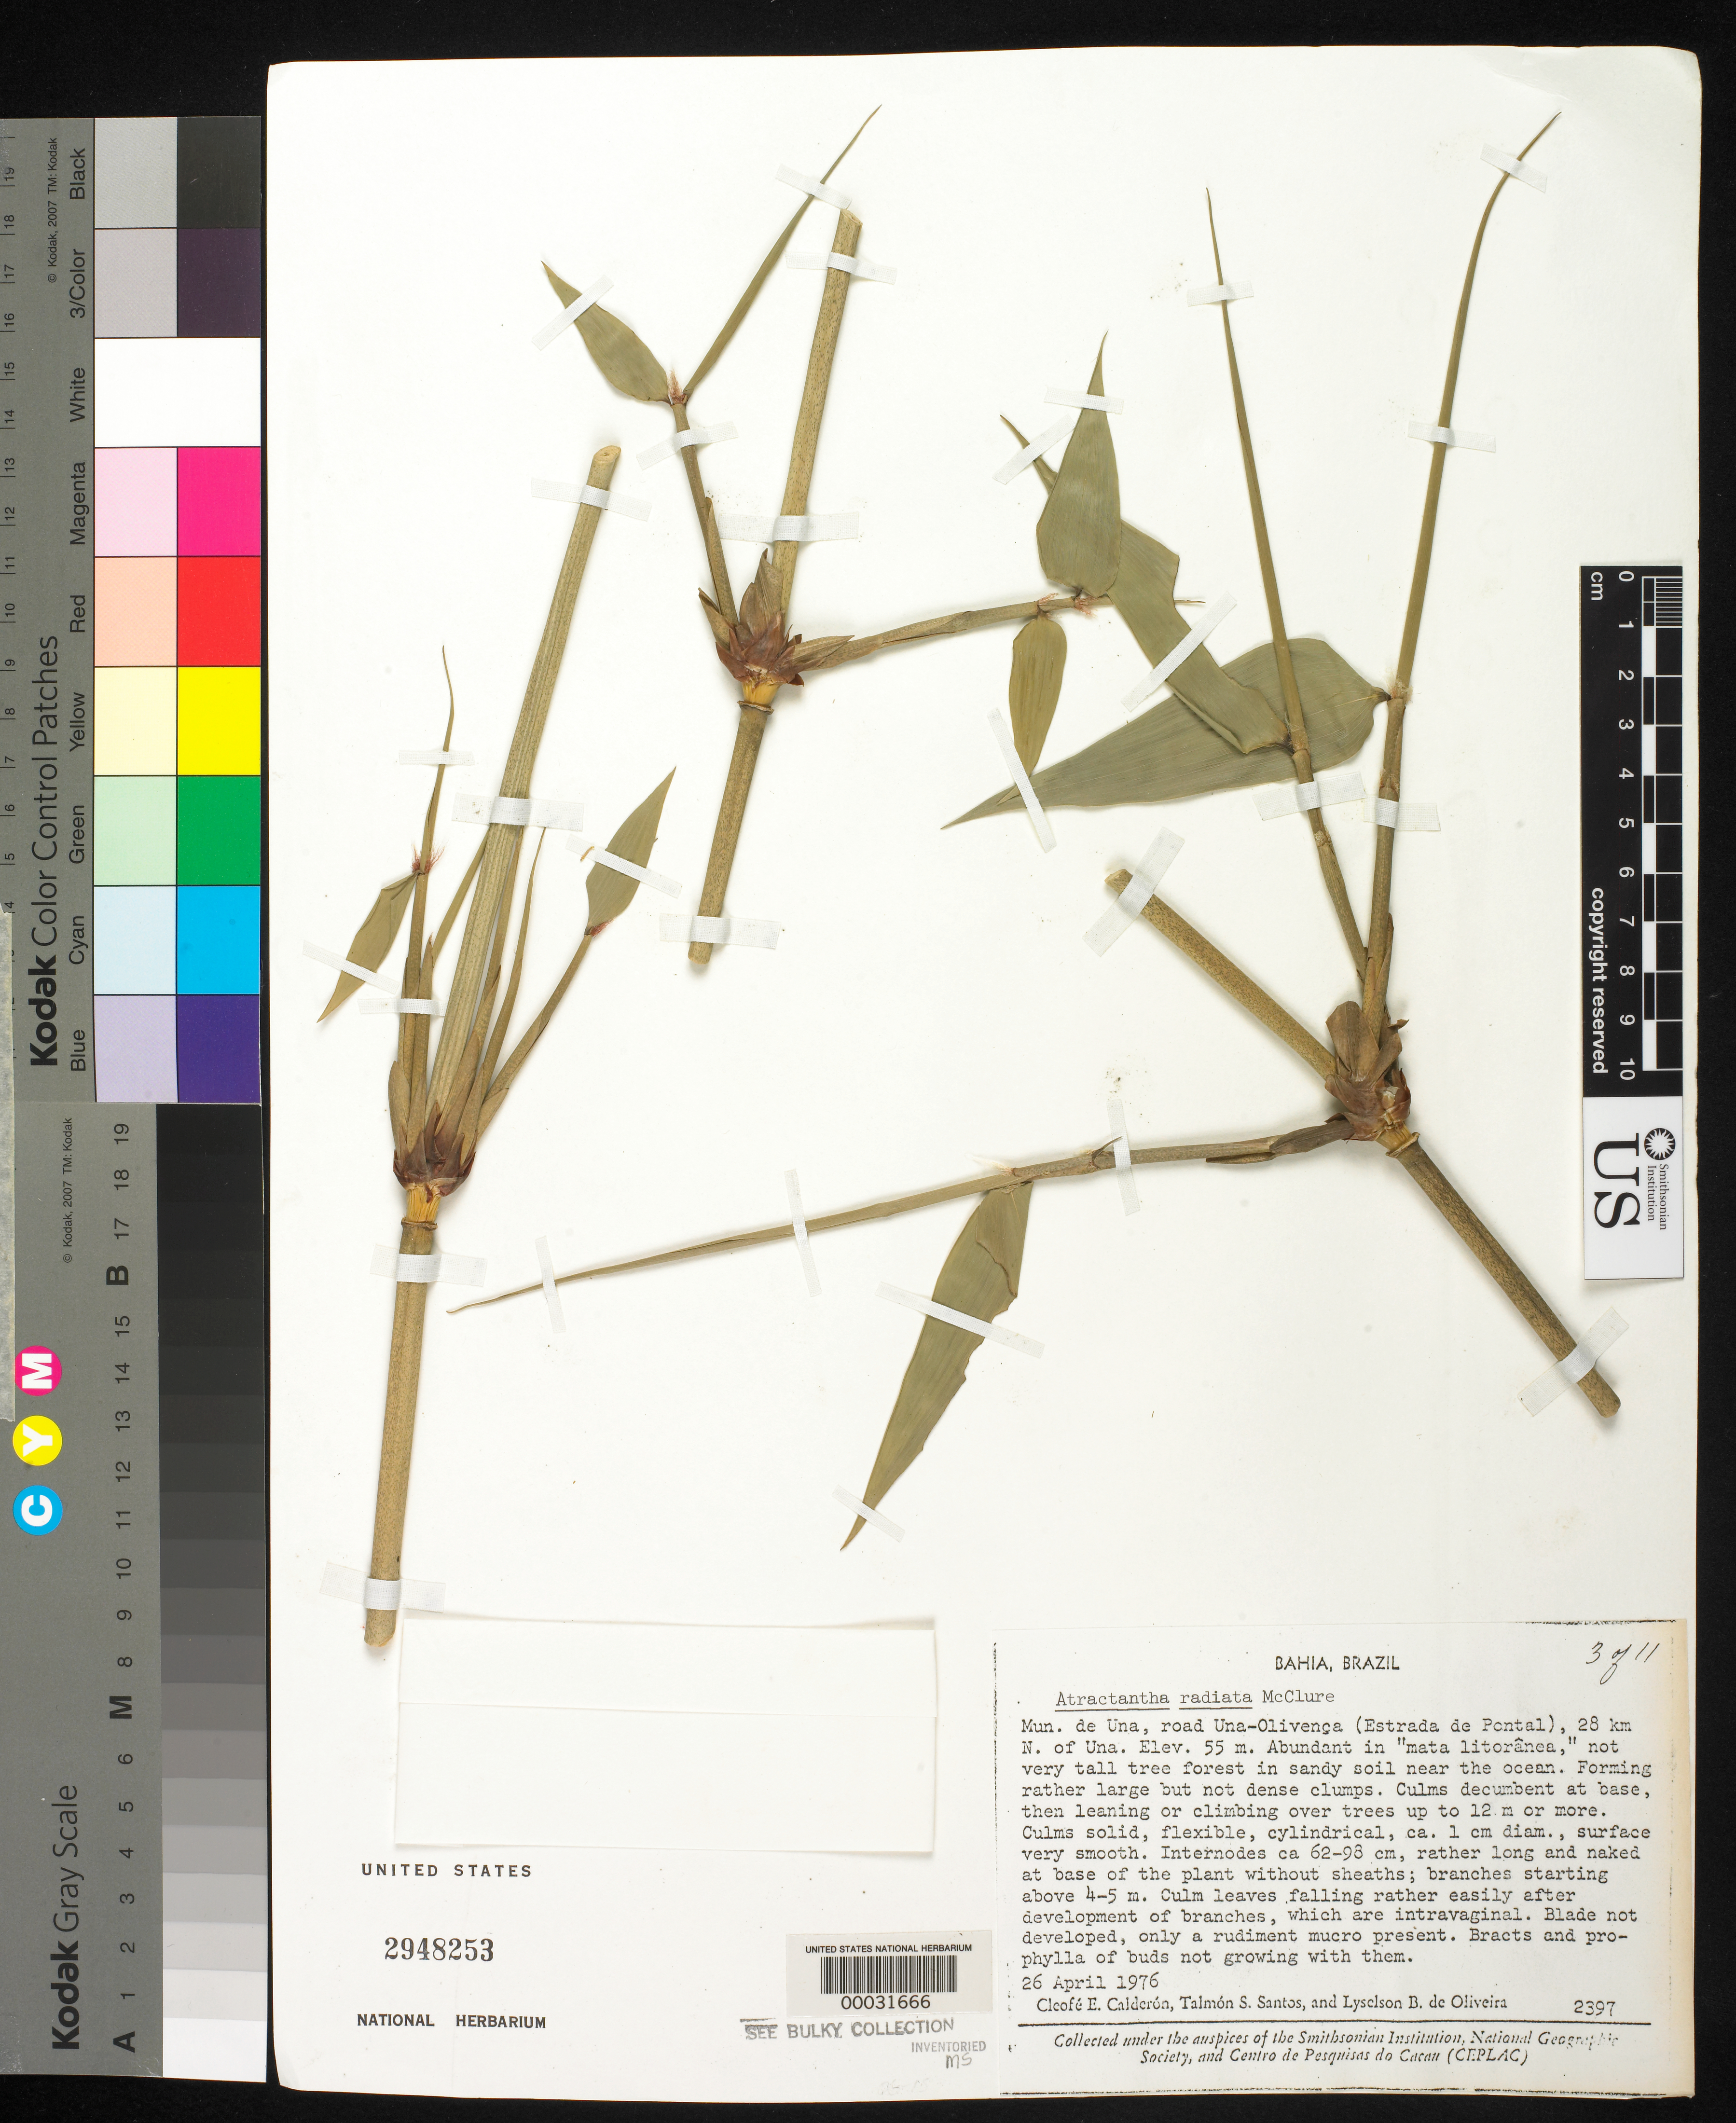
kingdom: Plantae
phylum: Tracheophyta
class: Liliopsida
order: Poales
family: Poaceae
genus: Atractantha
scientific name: Atractantha radiata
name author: McClure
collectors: C. E. Calderón & R. S. Pinheiro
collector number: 2397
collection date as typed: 26 Apr 1976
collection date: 1976-04-26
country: Brazil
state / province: Bahia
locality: Una, oliveca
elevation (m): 55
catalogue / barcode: US 2948253